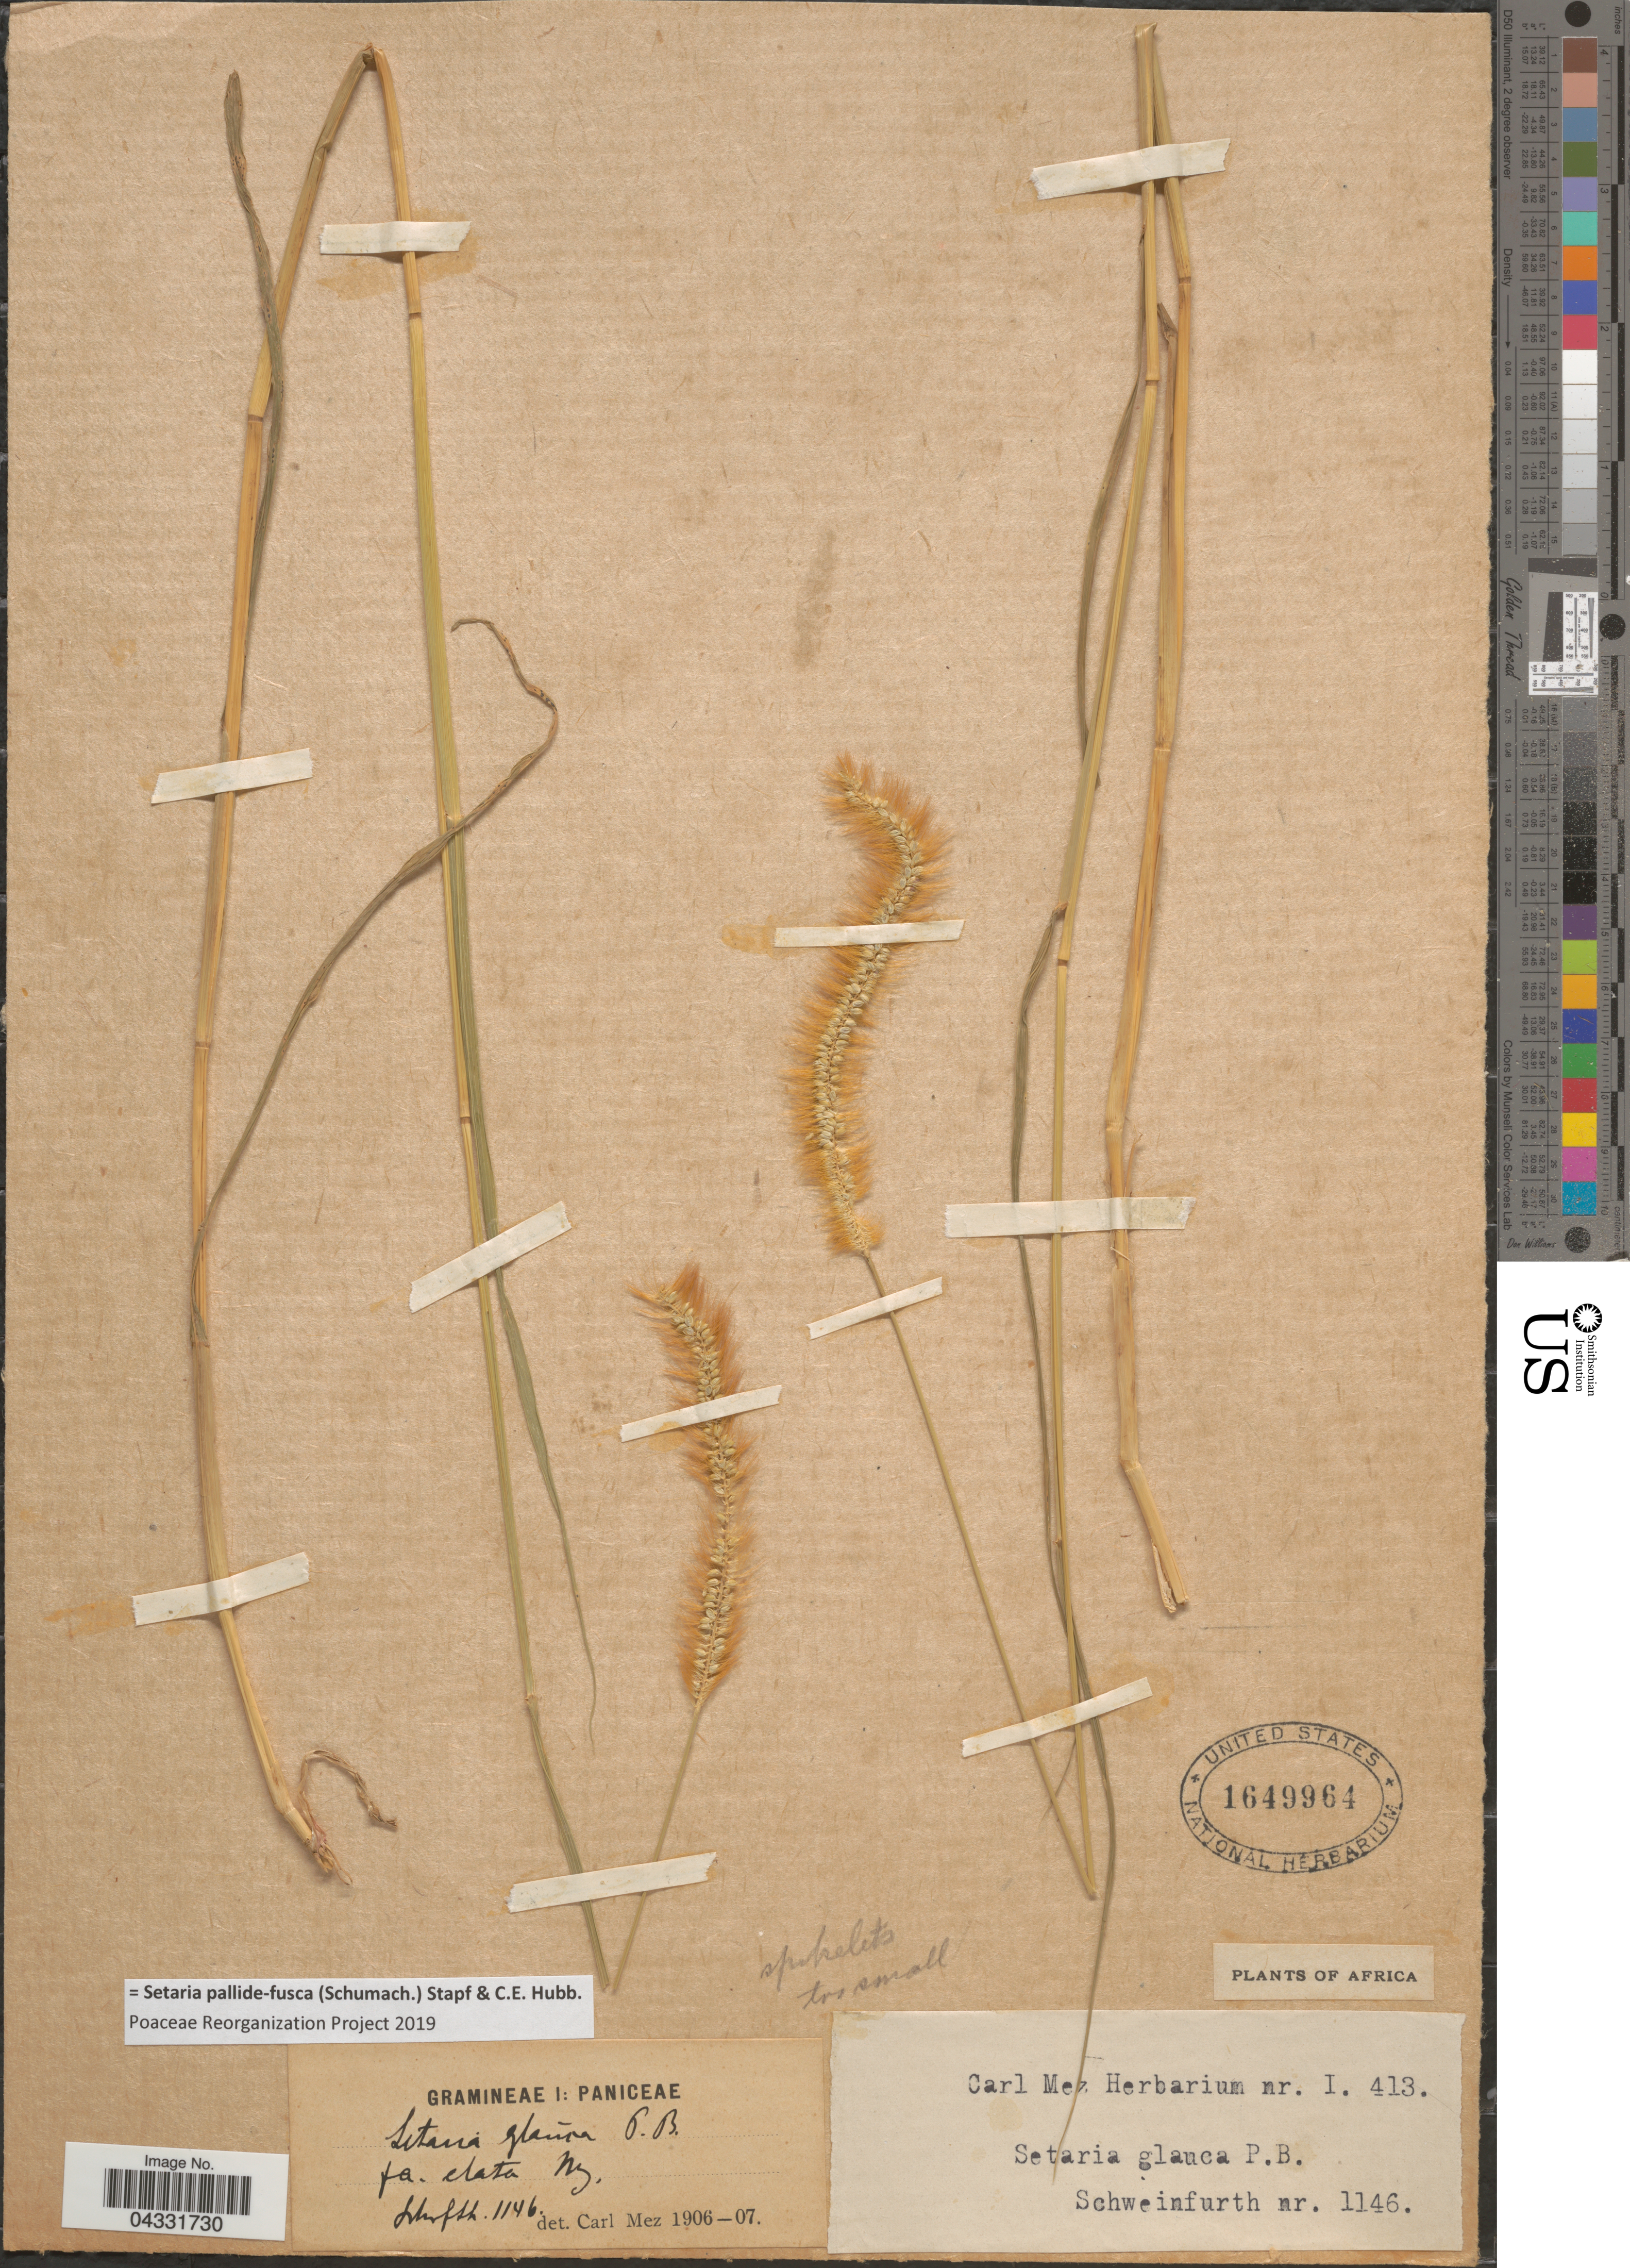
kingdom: Plantae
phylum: Tracheophyta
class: Liliopsida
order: Poales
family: Poaceae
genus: Setaria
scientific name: Setaria pallide-fusca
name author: (Schumach.) Stapf & C.E. Hubb.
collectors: Schweinfurth, --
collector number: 1146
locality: Africa.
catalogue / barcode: US 1649964